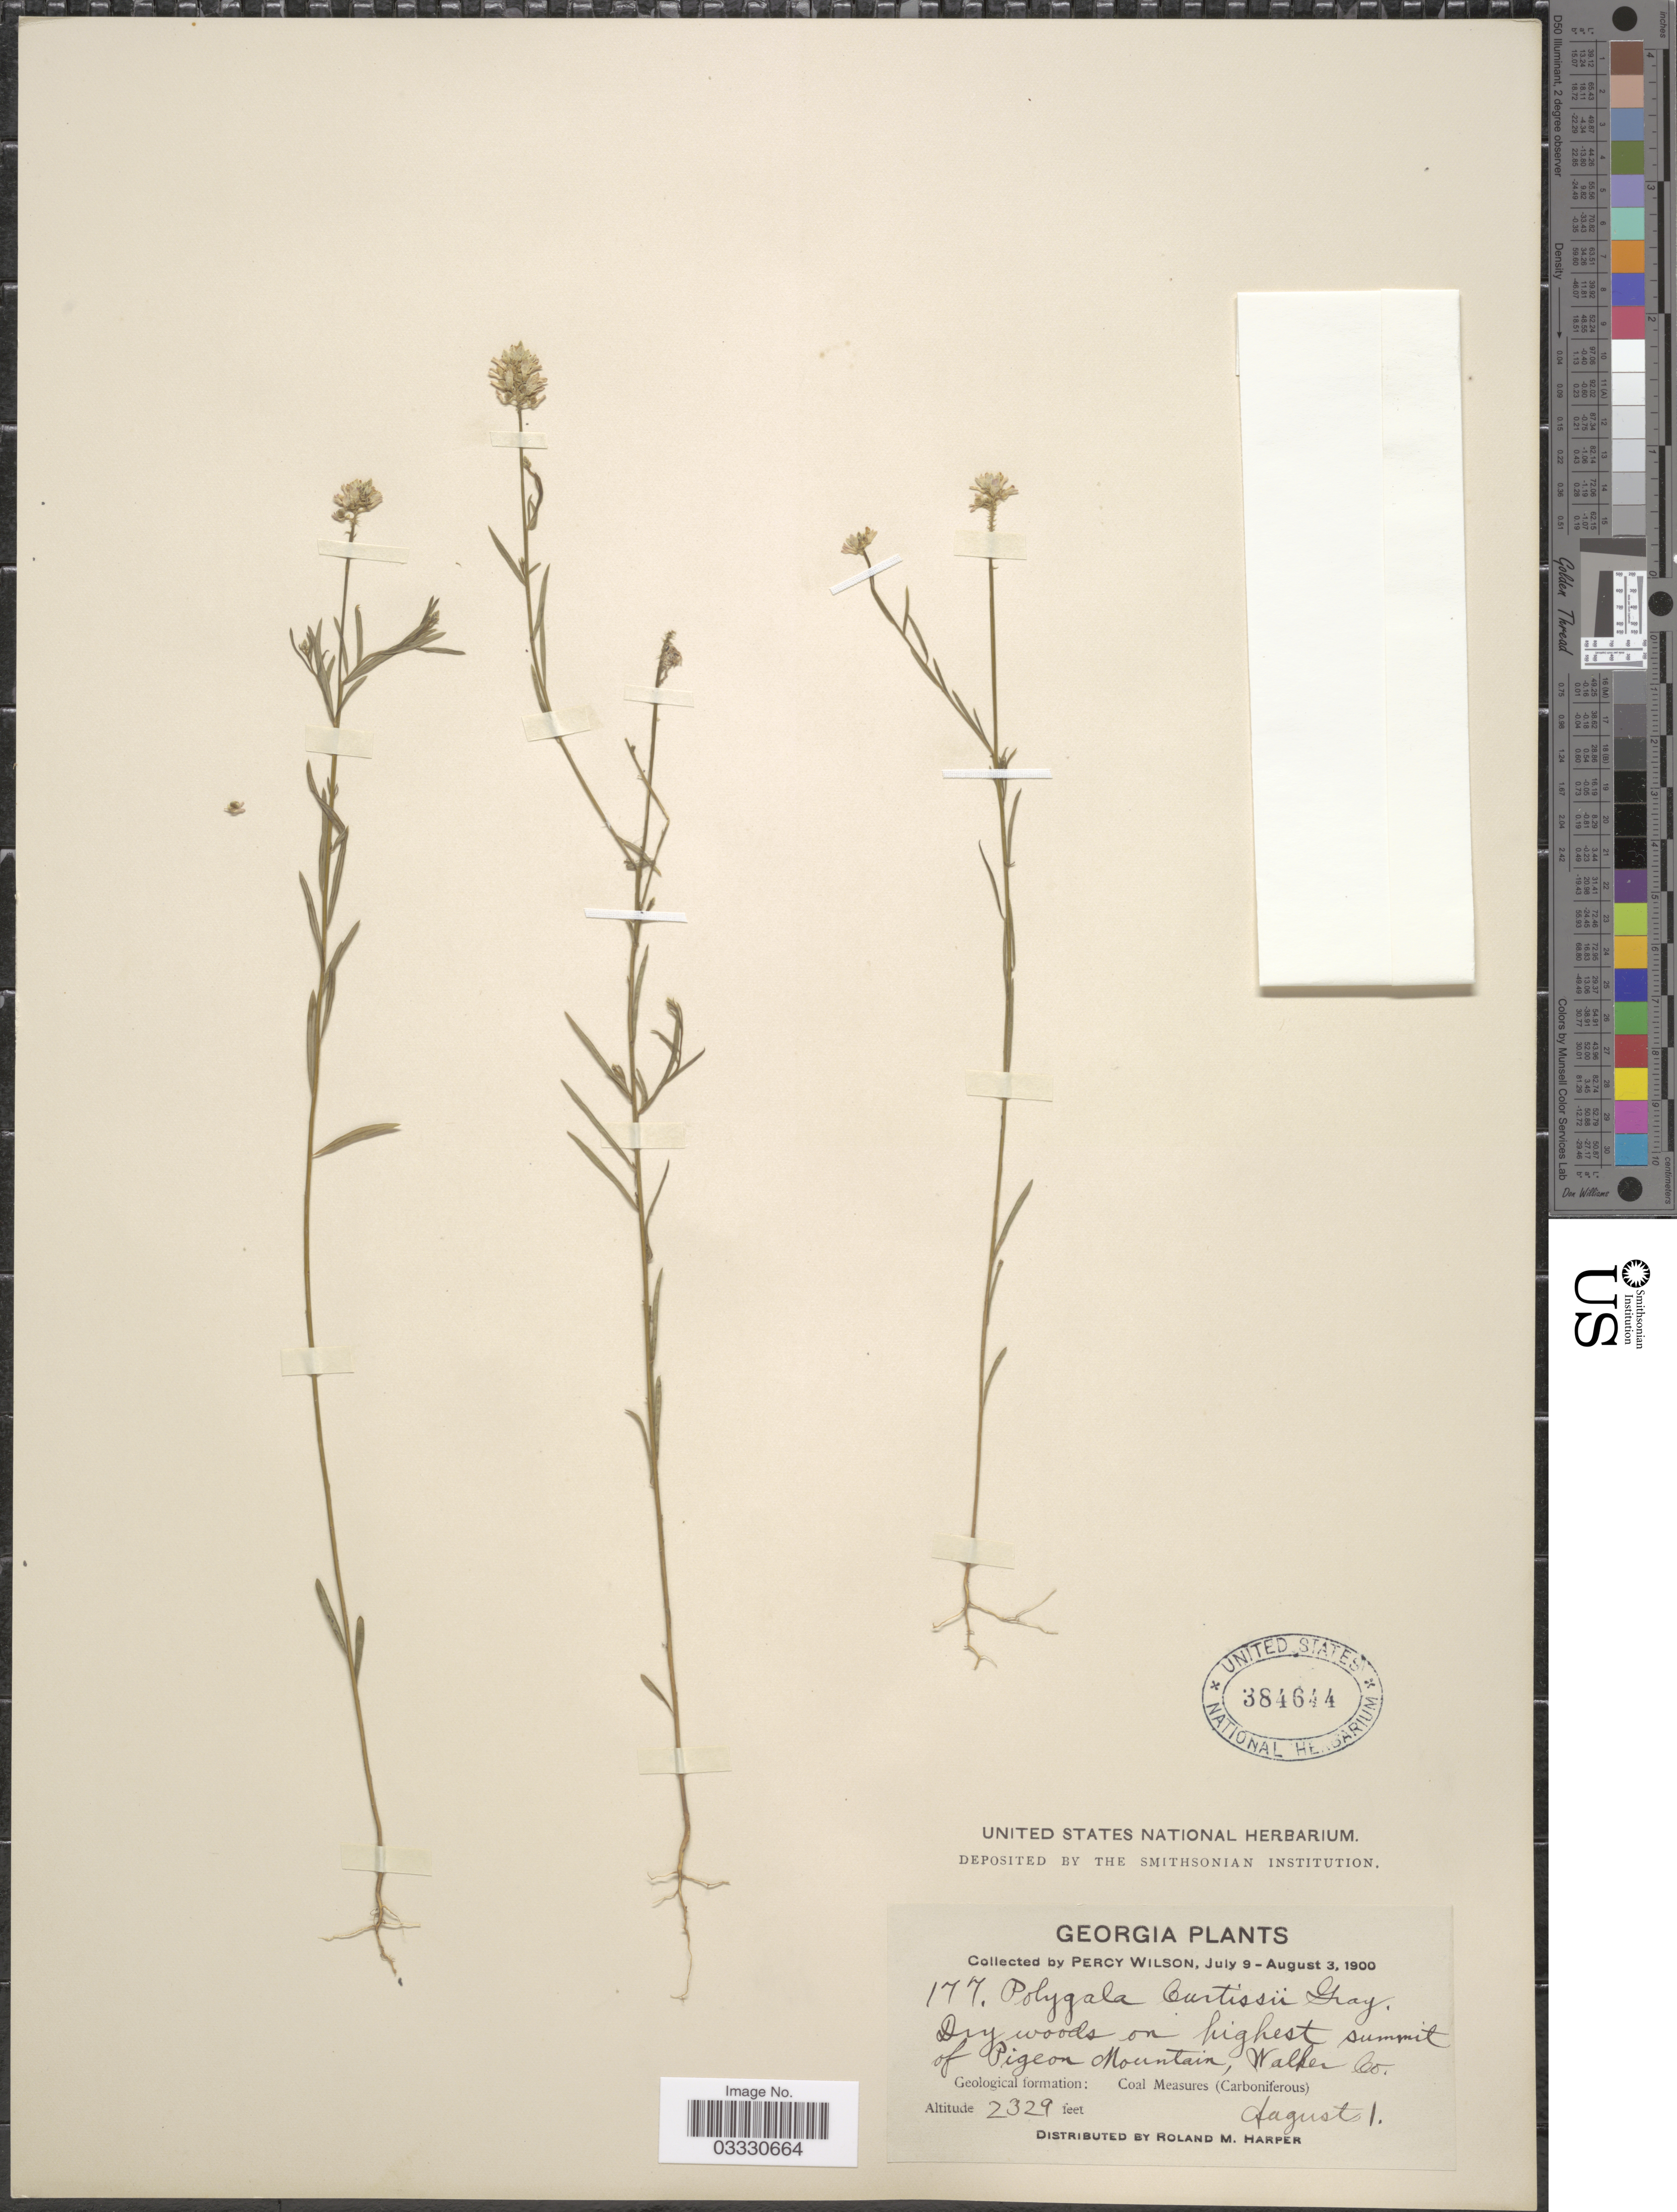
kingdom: Plantae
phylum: Tracheophyta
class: Magnoliopsida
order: Fabales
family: Polygalaceae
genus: Polygala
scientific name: Polygala curtissii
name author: A. Gray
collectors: P. Wilson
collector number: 177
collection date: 1900-08-01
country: United States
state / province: Georgia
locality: Dry woods on highest summit of Pigeon Mountain, Walker Co.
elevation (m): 710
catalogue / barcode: US 384644